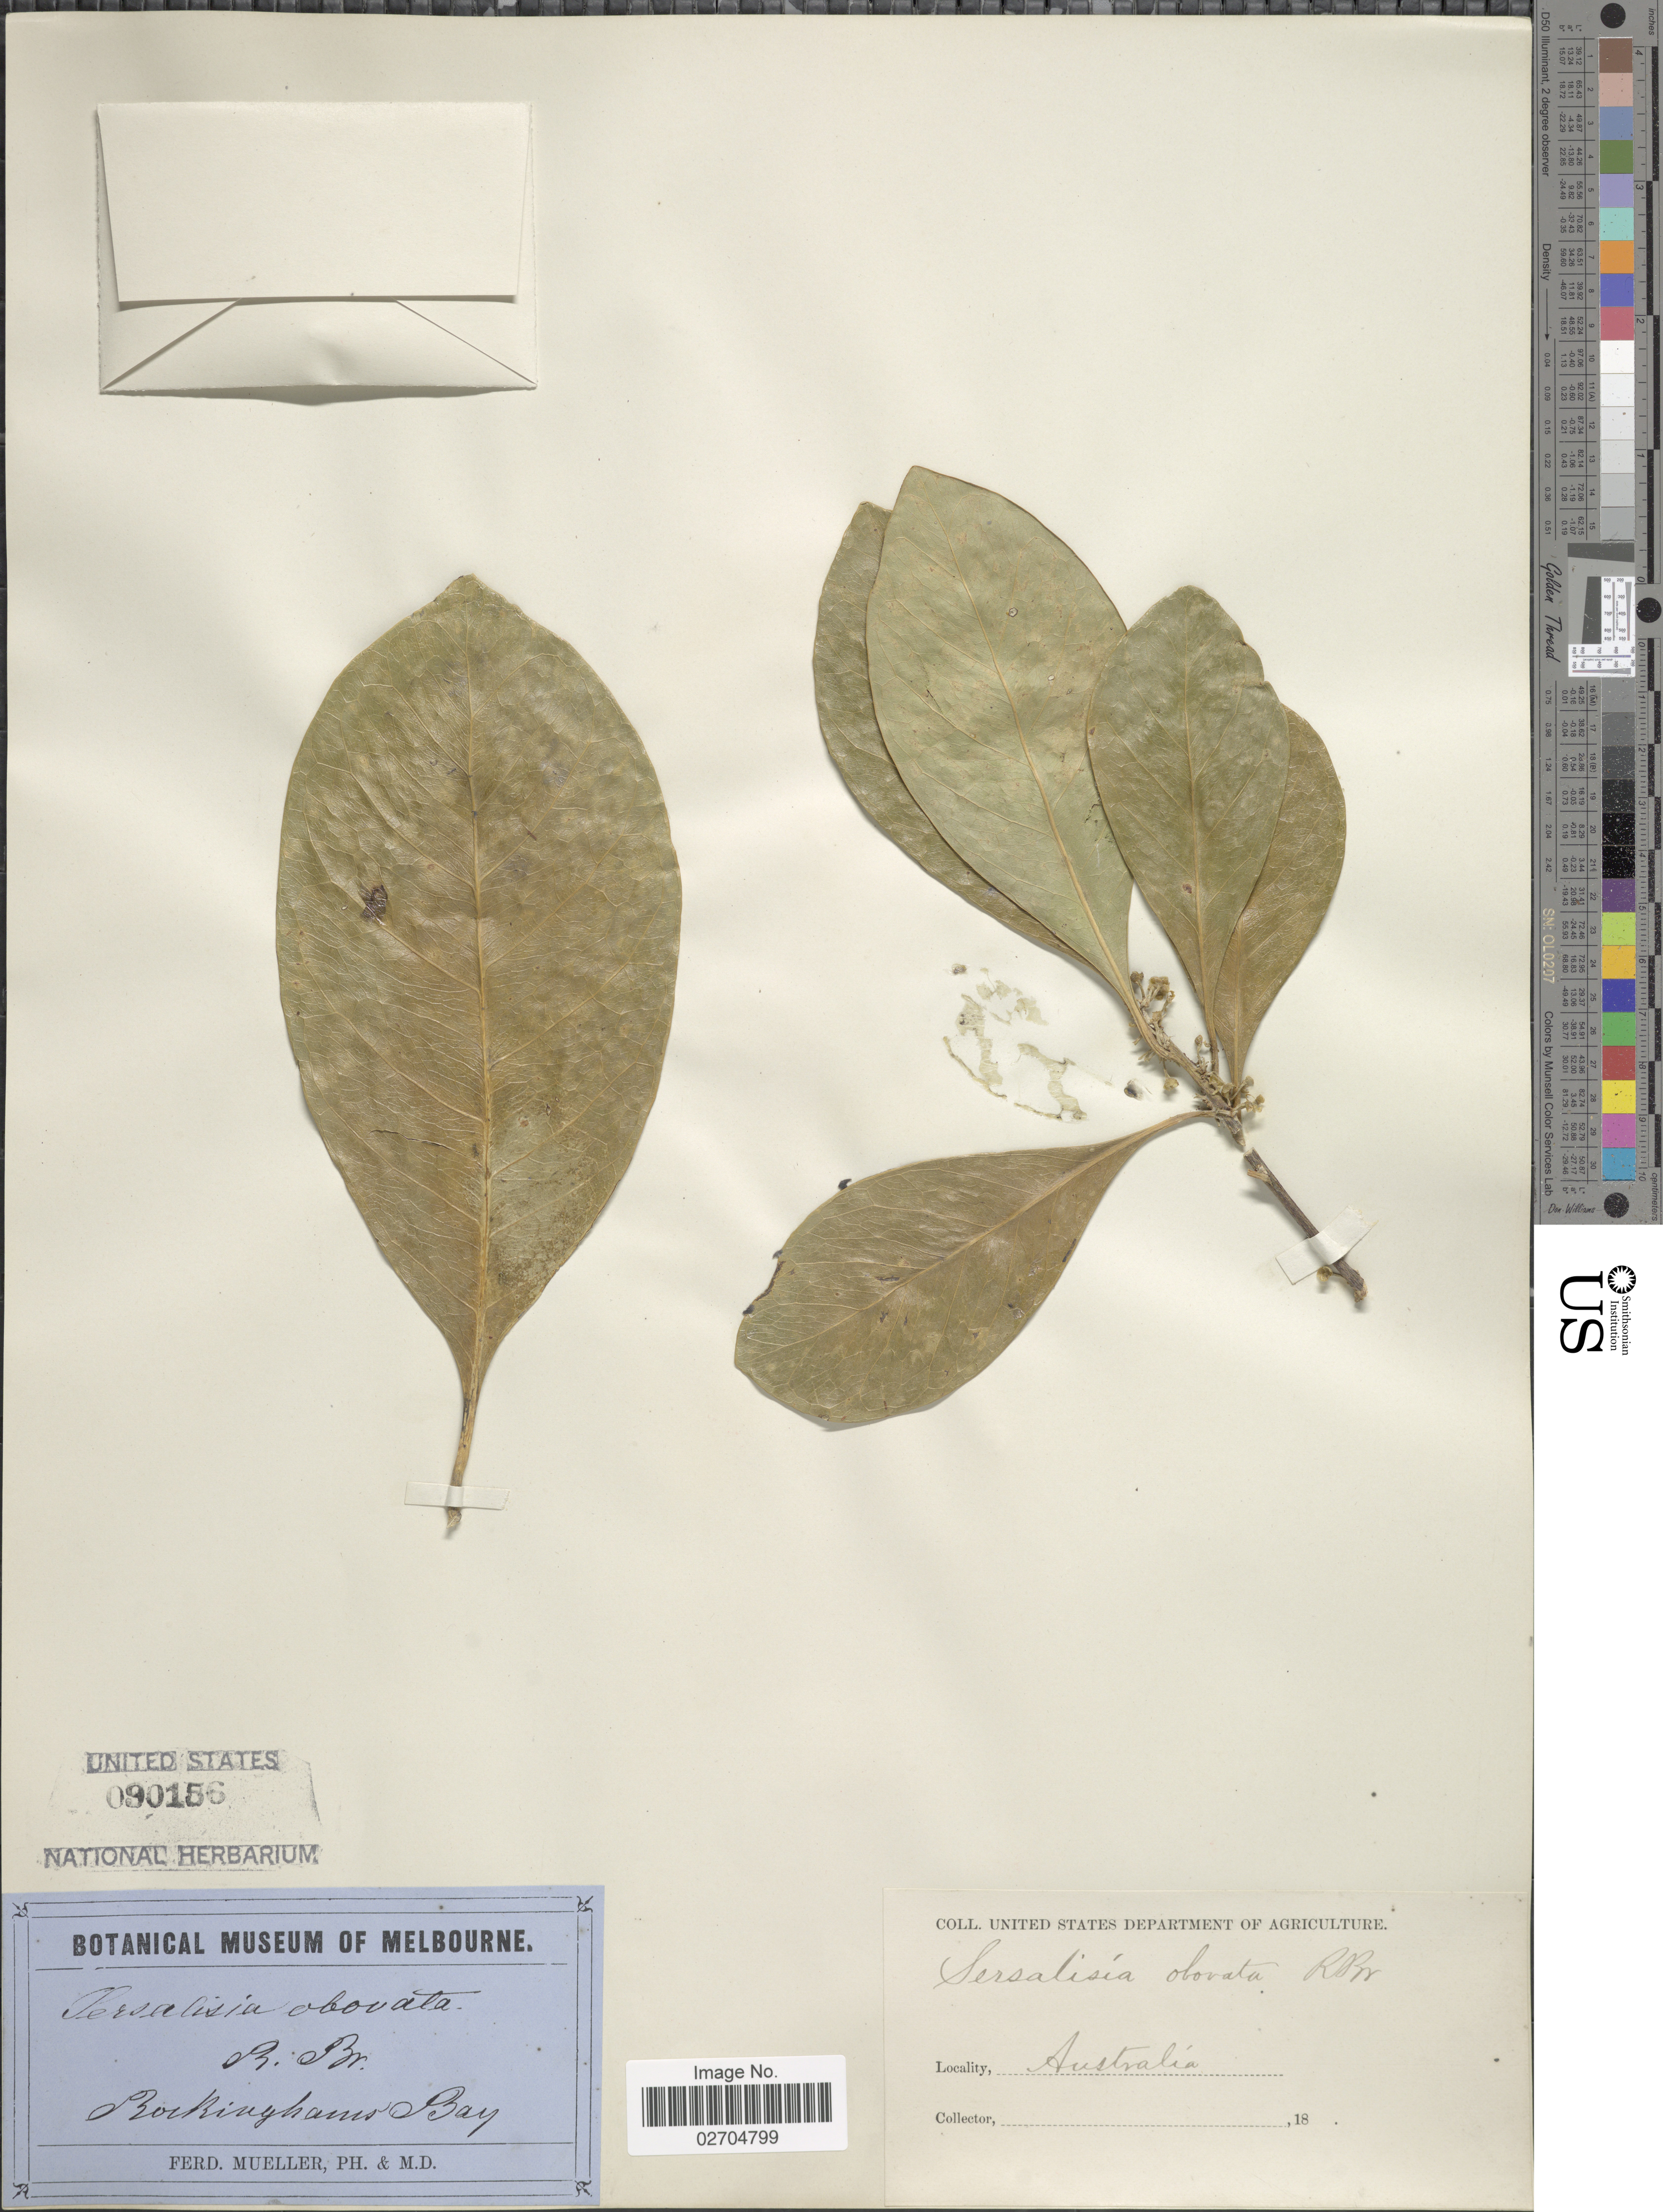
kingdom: Plantae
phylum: Tracheophyta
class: Magnoliopsida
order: Ericales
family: Sapotaceae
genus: Planchonella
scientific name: Planchonella pohlmaniana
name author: (F. Muell.) Pierre ex Dubard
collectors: F. Mueller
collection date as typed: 18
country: Australia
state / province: Queensland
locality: Rockingham Bay.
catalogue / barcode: US 90156